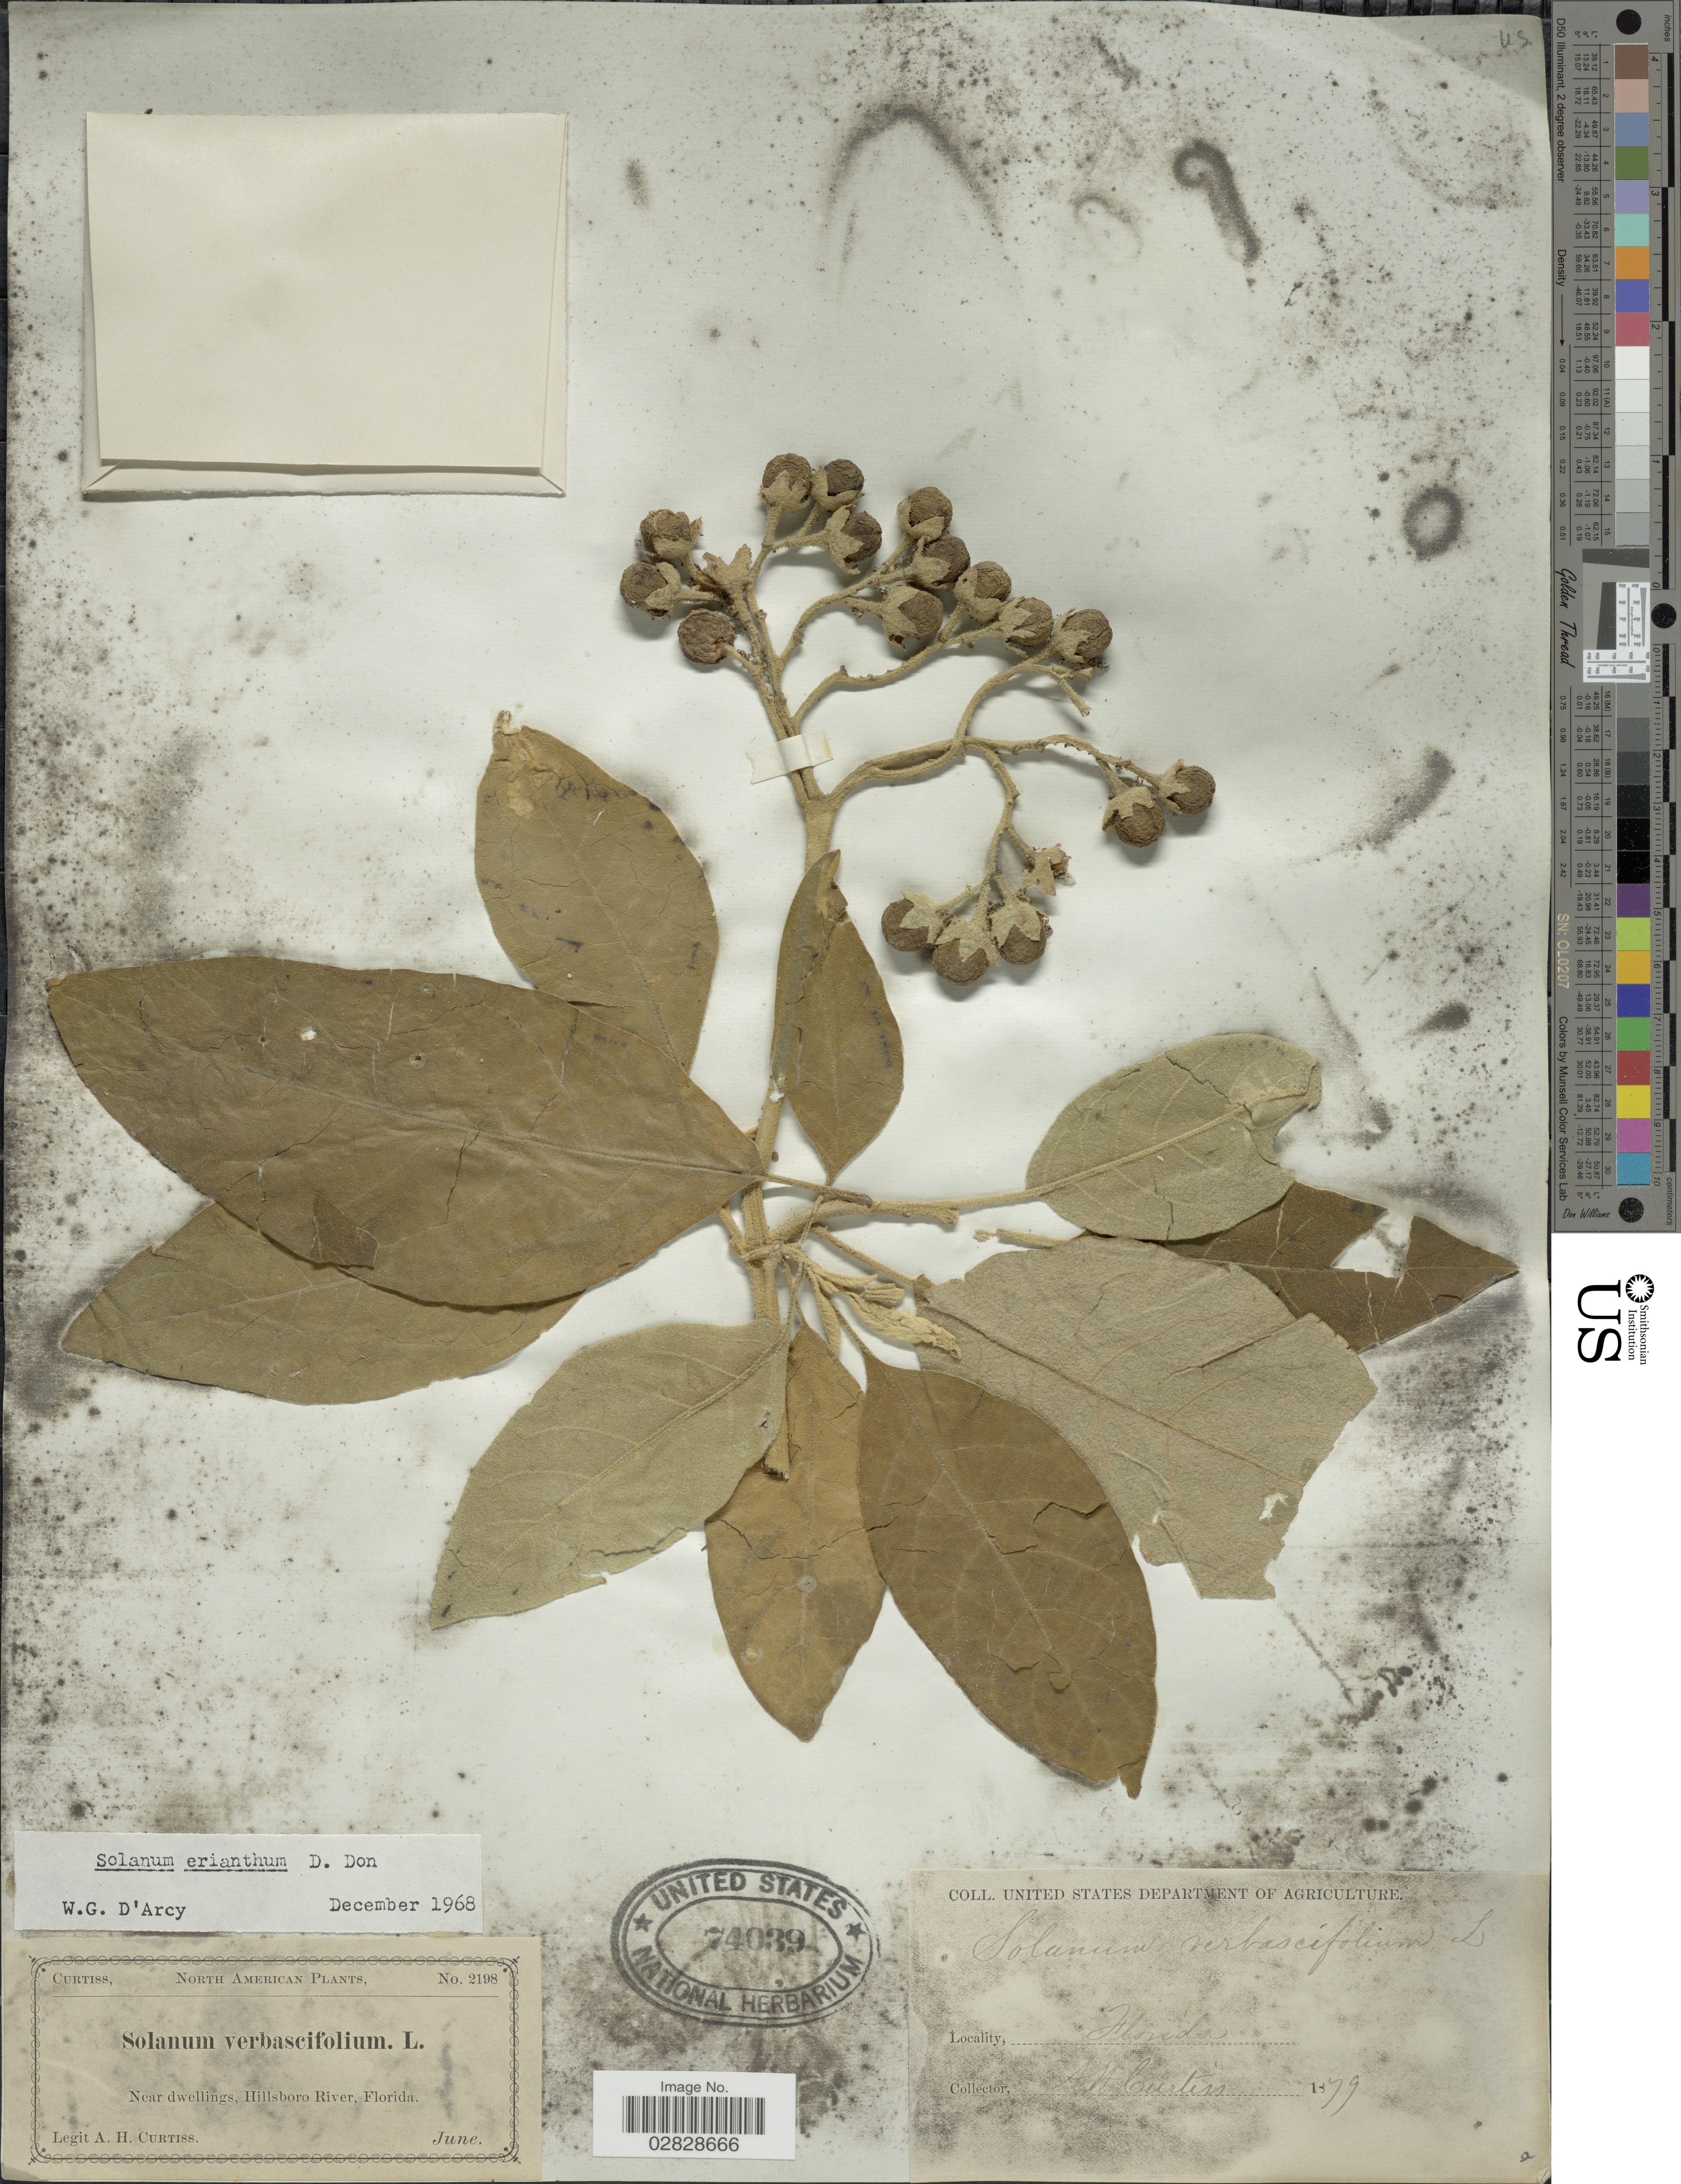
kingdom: Plantae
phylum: Tracheophyta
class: Magnoliopsida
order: Solanales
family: Solanaceae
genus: Solanum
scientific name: Solanum erianthum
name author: D. Don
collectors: A. H. Curtiss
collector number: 2198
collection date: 1879-06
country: United States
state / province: Florida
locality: Near dwellings, Hillsboro River.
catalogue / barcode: US 74039